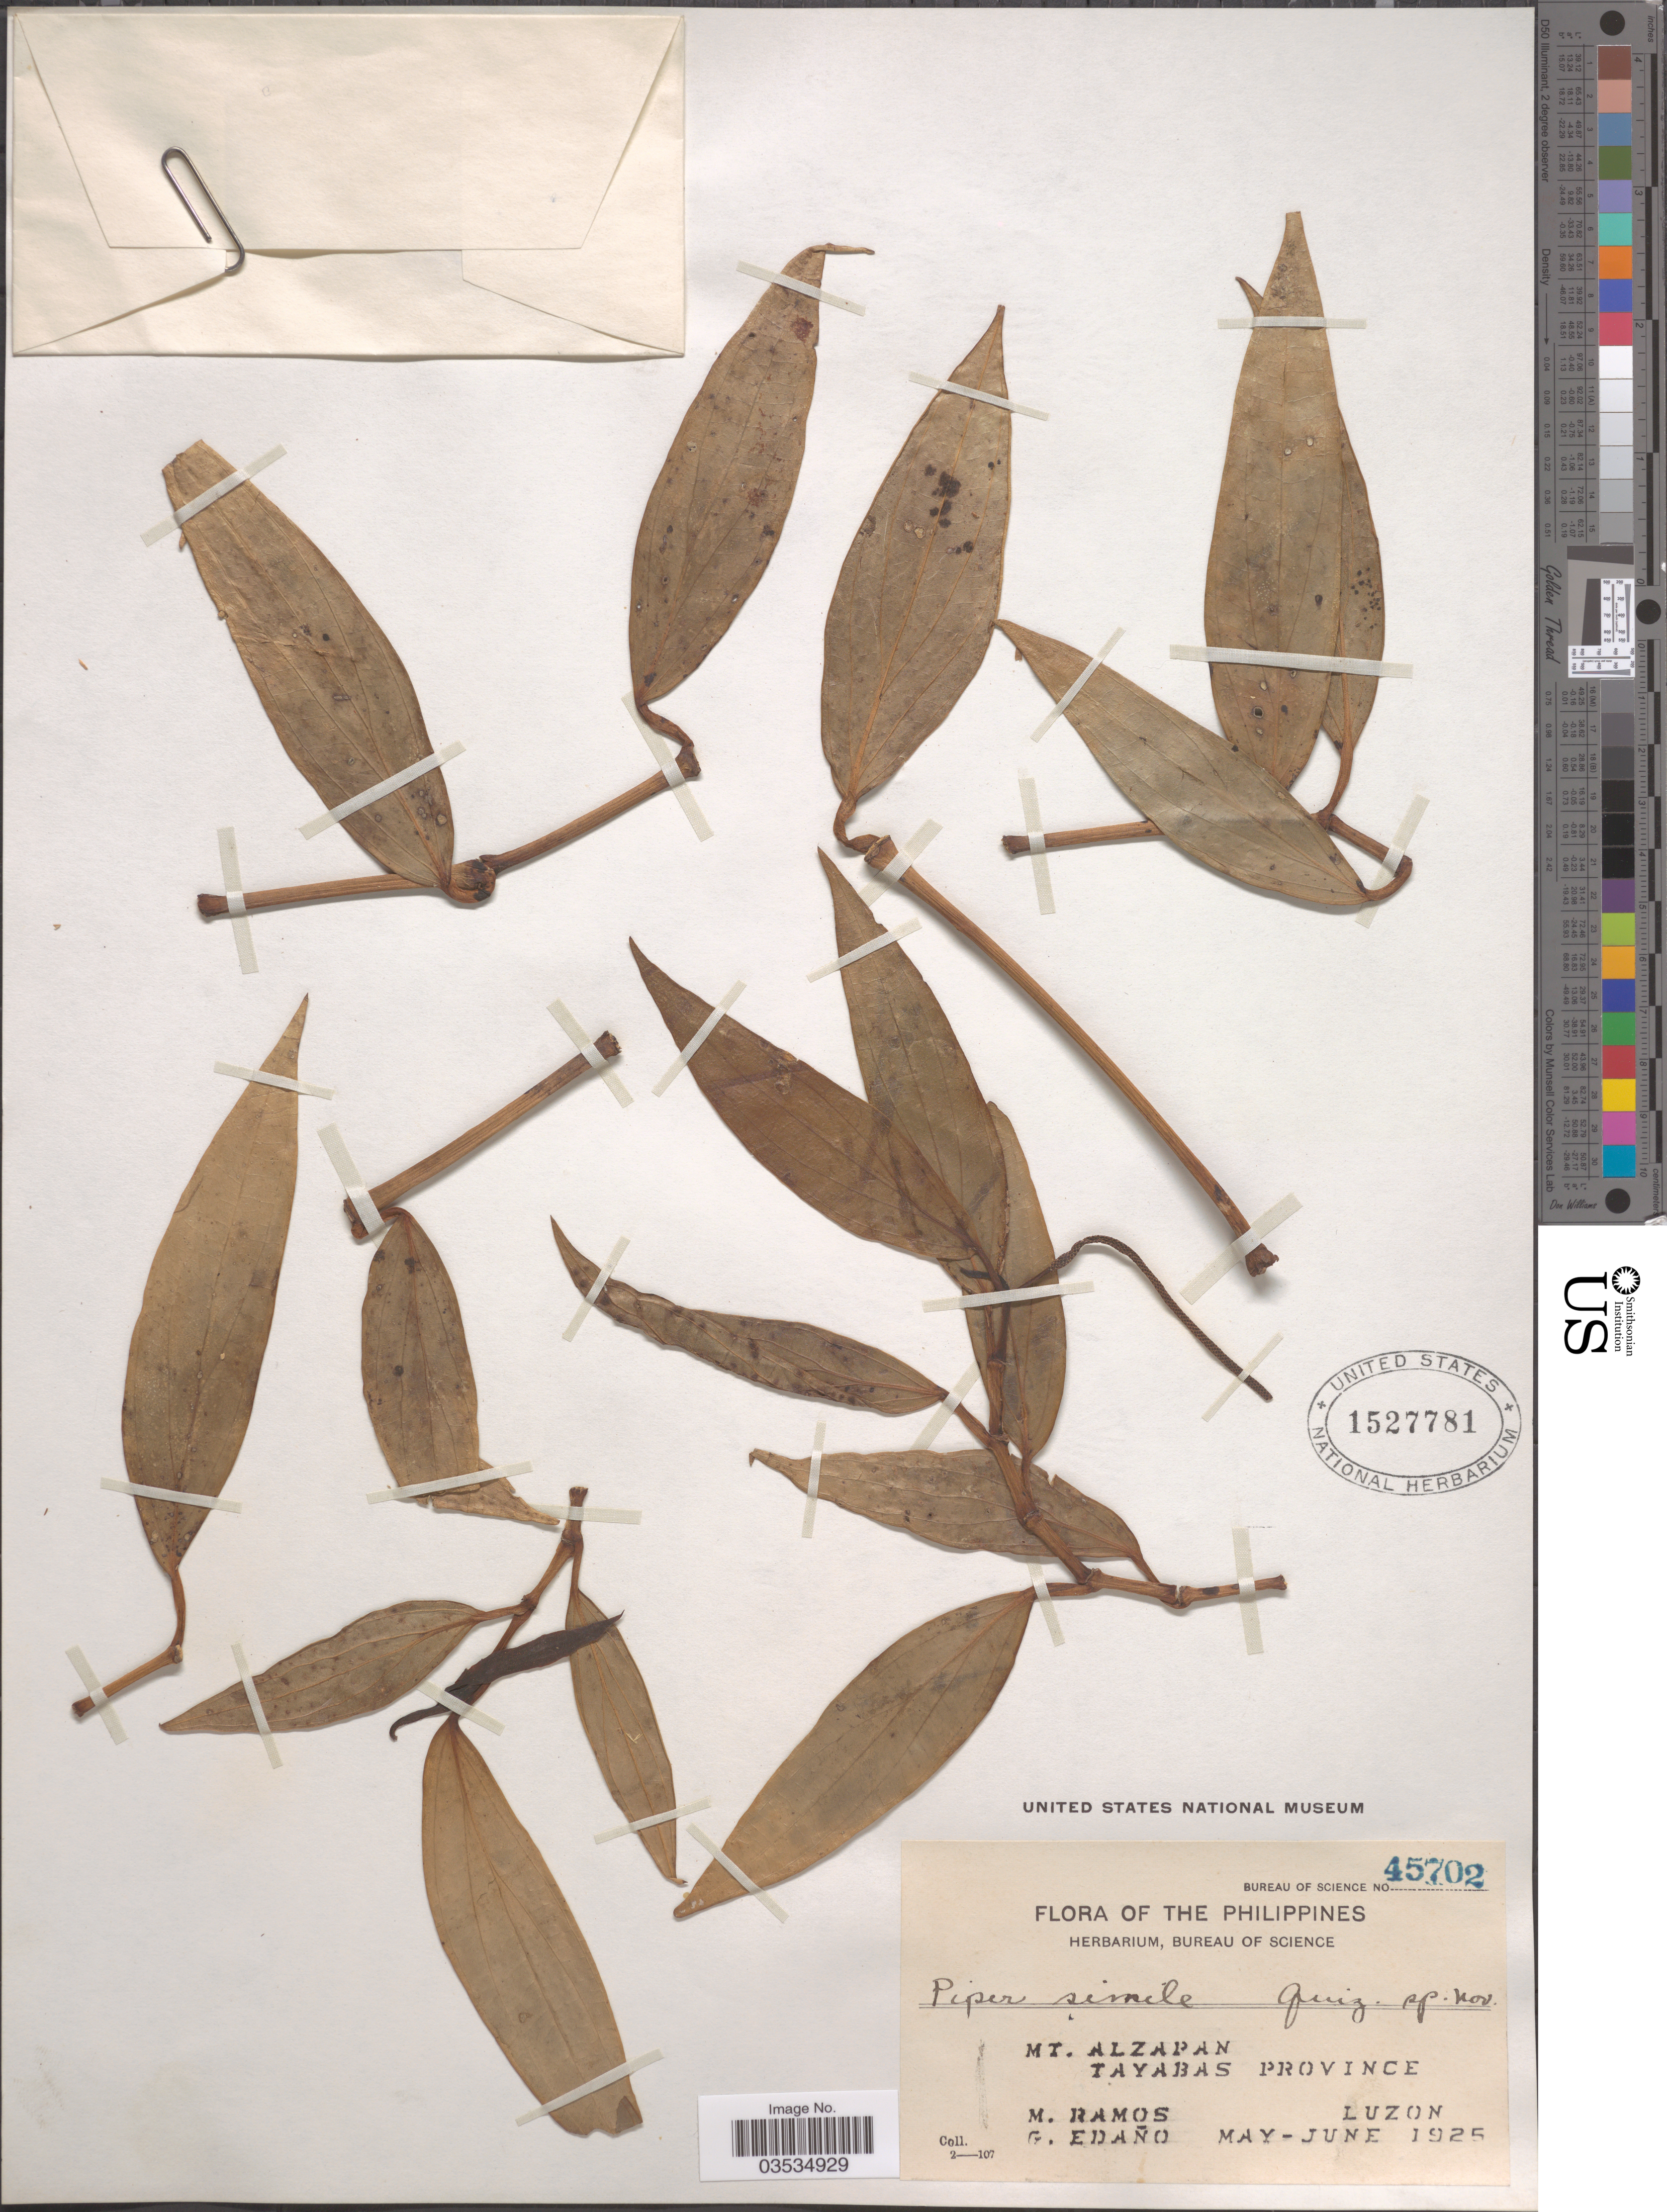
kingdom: Plantae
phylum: Tracheophyta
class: Magnoliopsida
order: Piperales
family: Piperaceae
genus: Piper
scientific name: Piper simile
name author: Quisumb.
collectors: M. Ramos & G. Edaño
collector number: Bureau of Science 45702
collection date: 1925-05/1925-06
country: Philippines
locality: Mt. Alzapan. Tayabas Province. Luzon.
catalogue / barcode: US 1527781